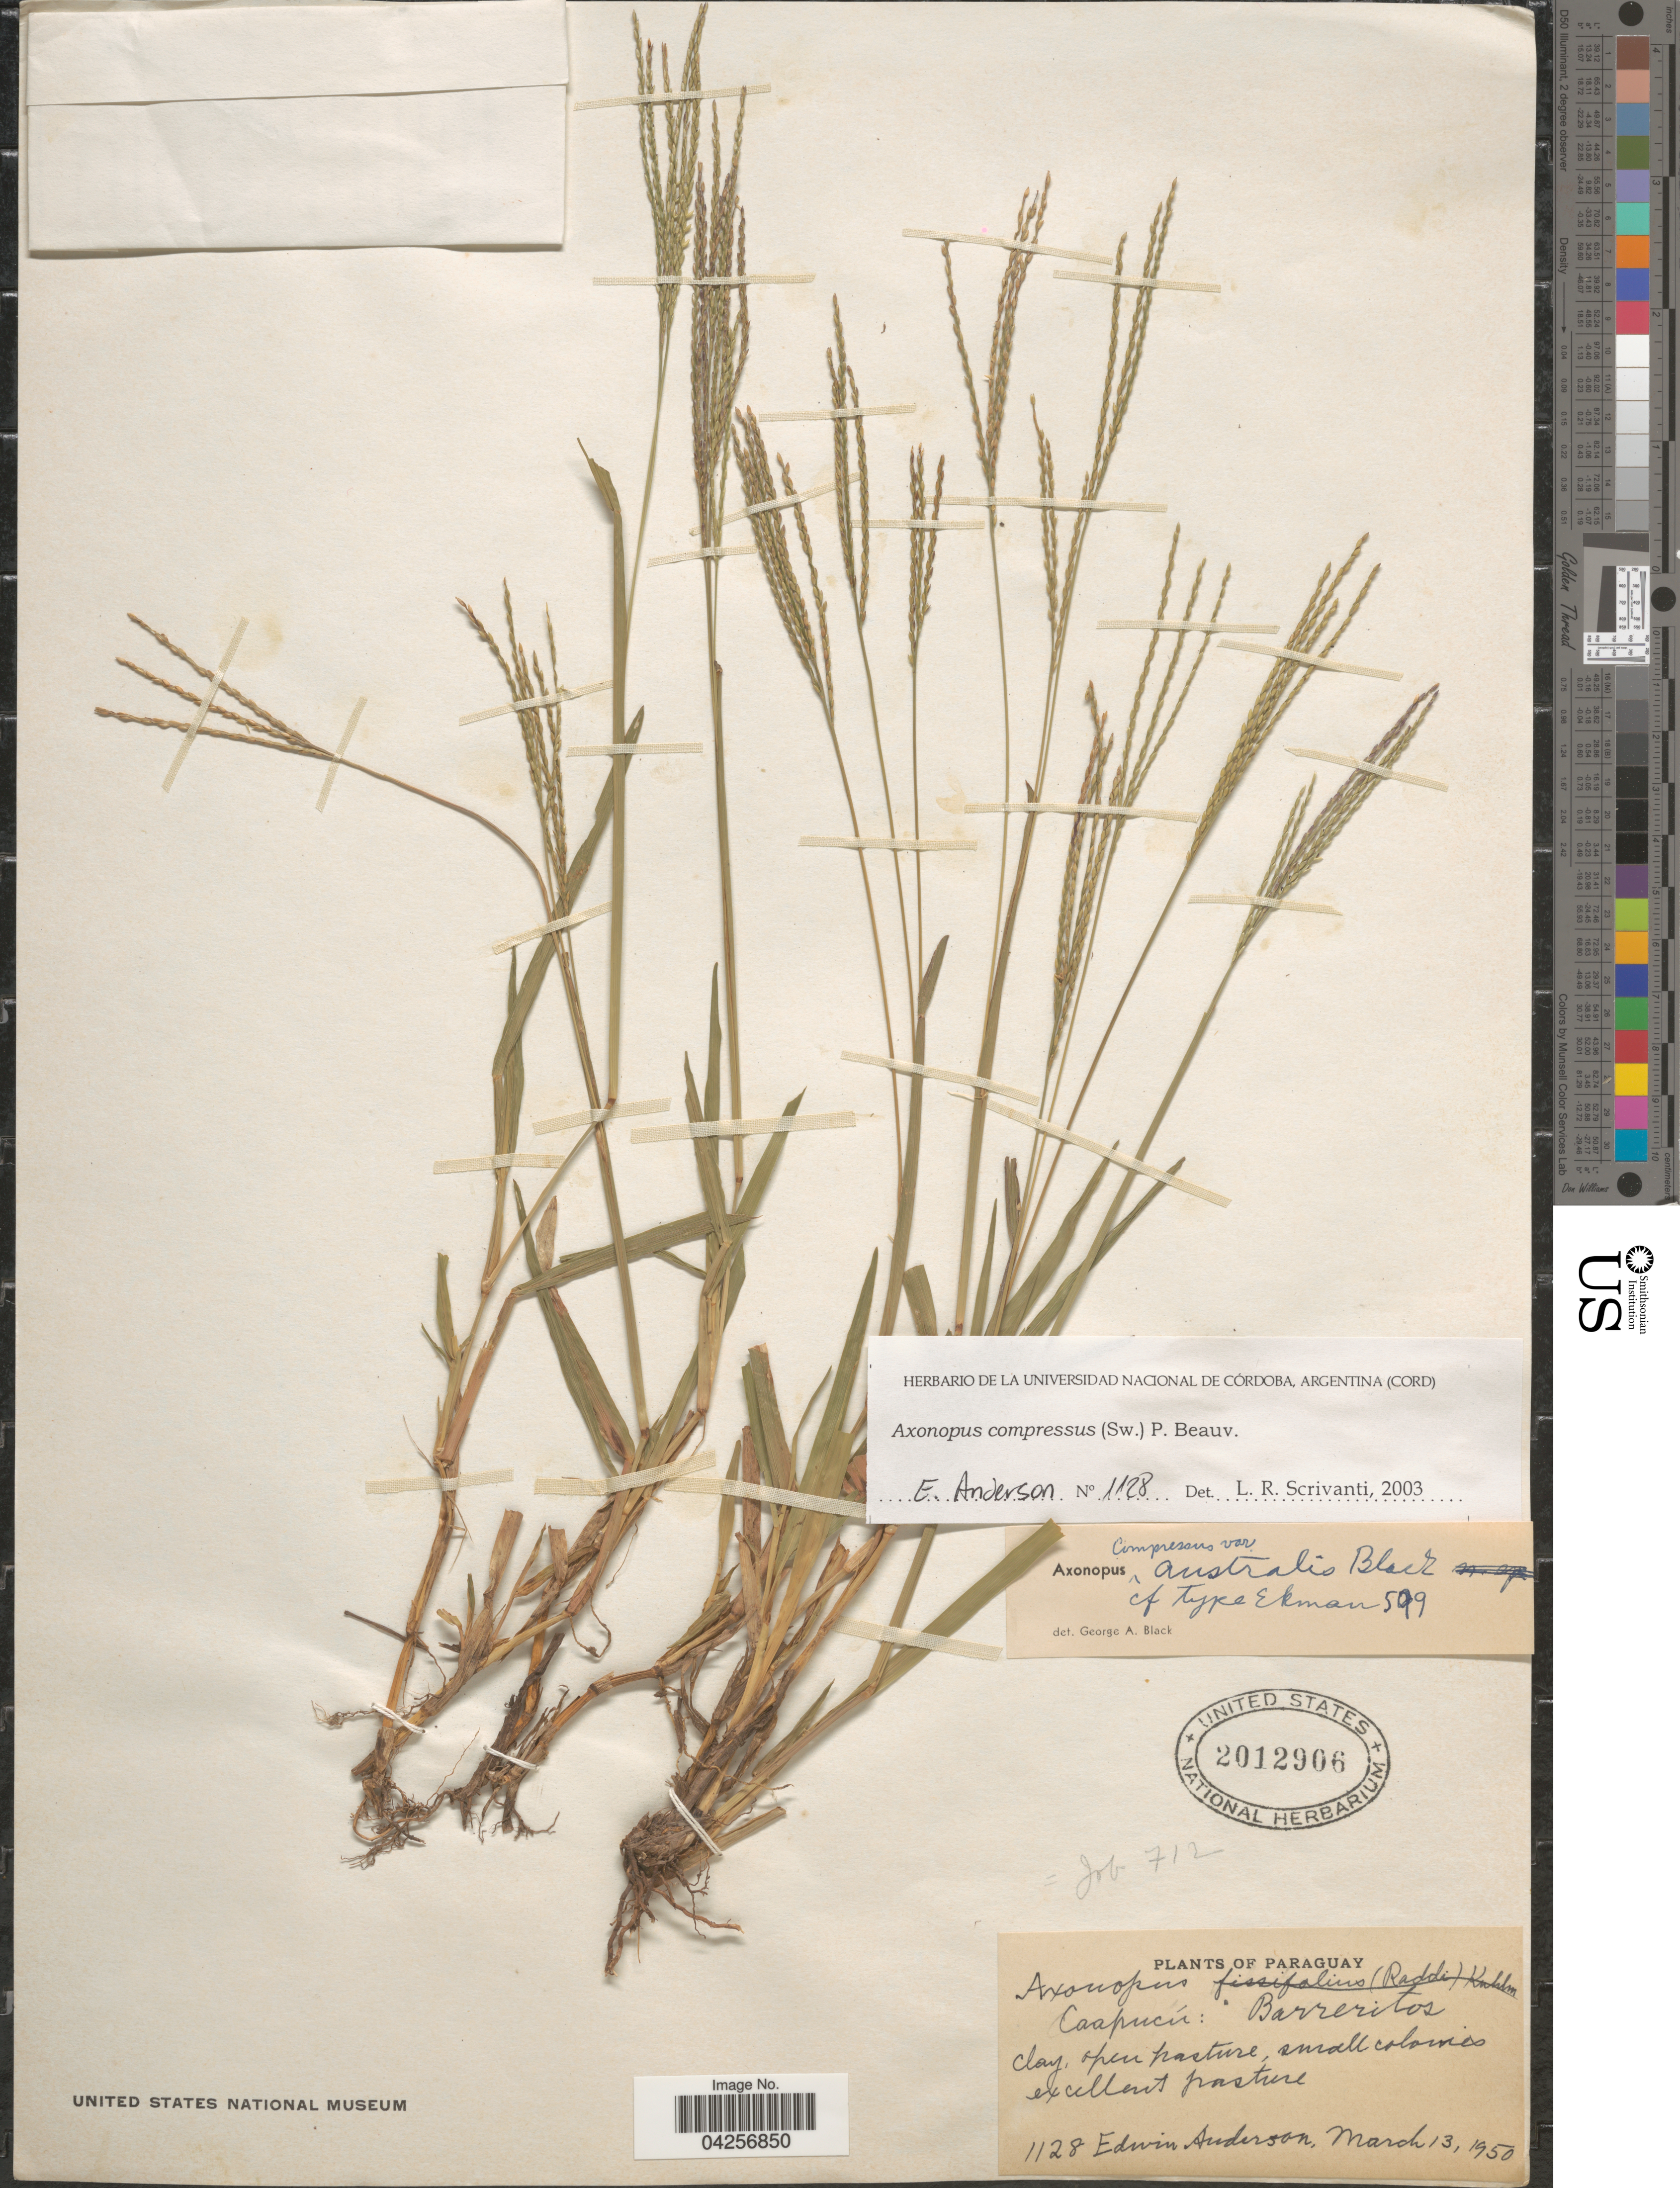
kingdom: Plantae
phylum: Tracheophyta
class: Liliopsida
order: Poales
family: Poaceae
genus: Axonopus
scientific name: Axonopus cuatrecasasii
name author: G.A. Black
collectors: E. Anderson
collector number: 1128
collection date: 1950-03-13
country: Paraguay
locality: Caapucú: Barreritos.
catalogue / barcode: US 2012906